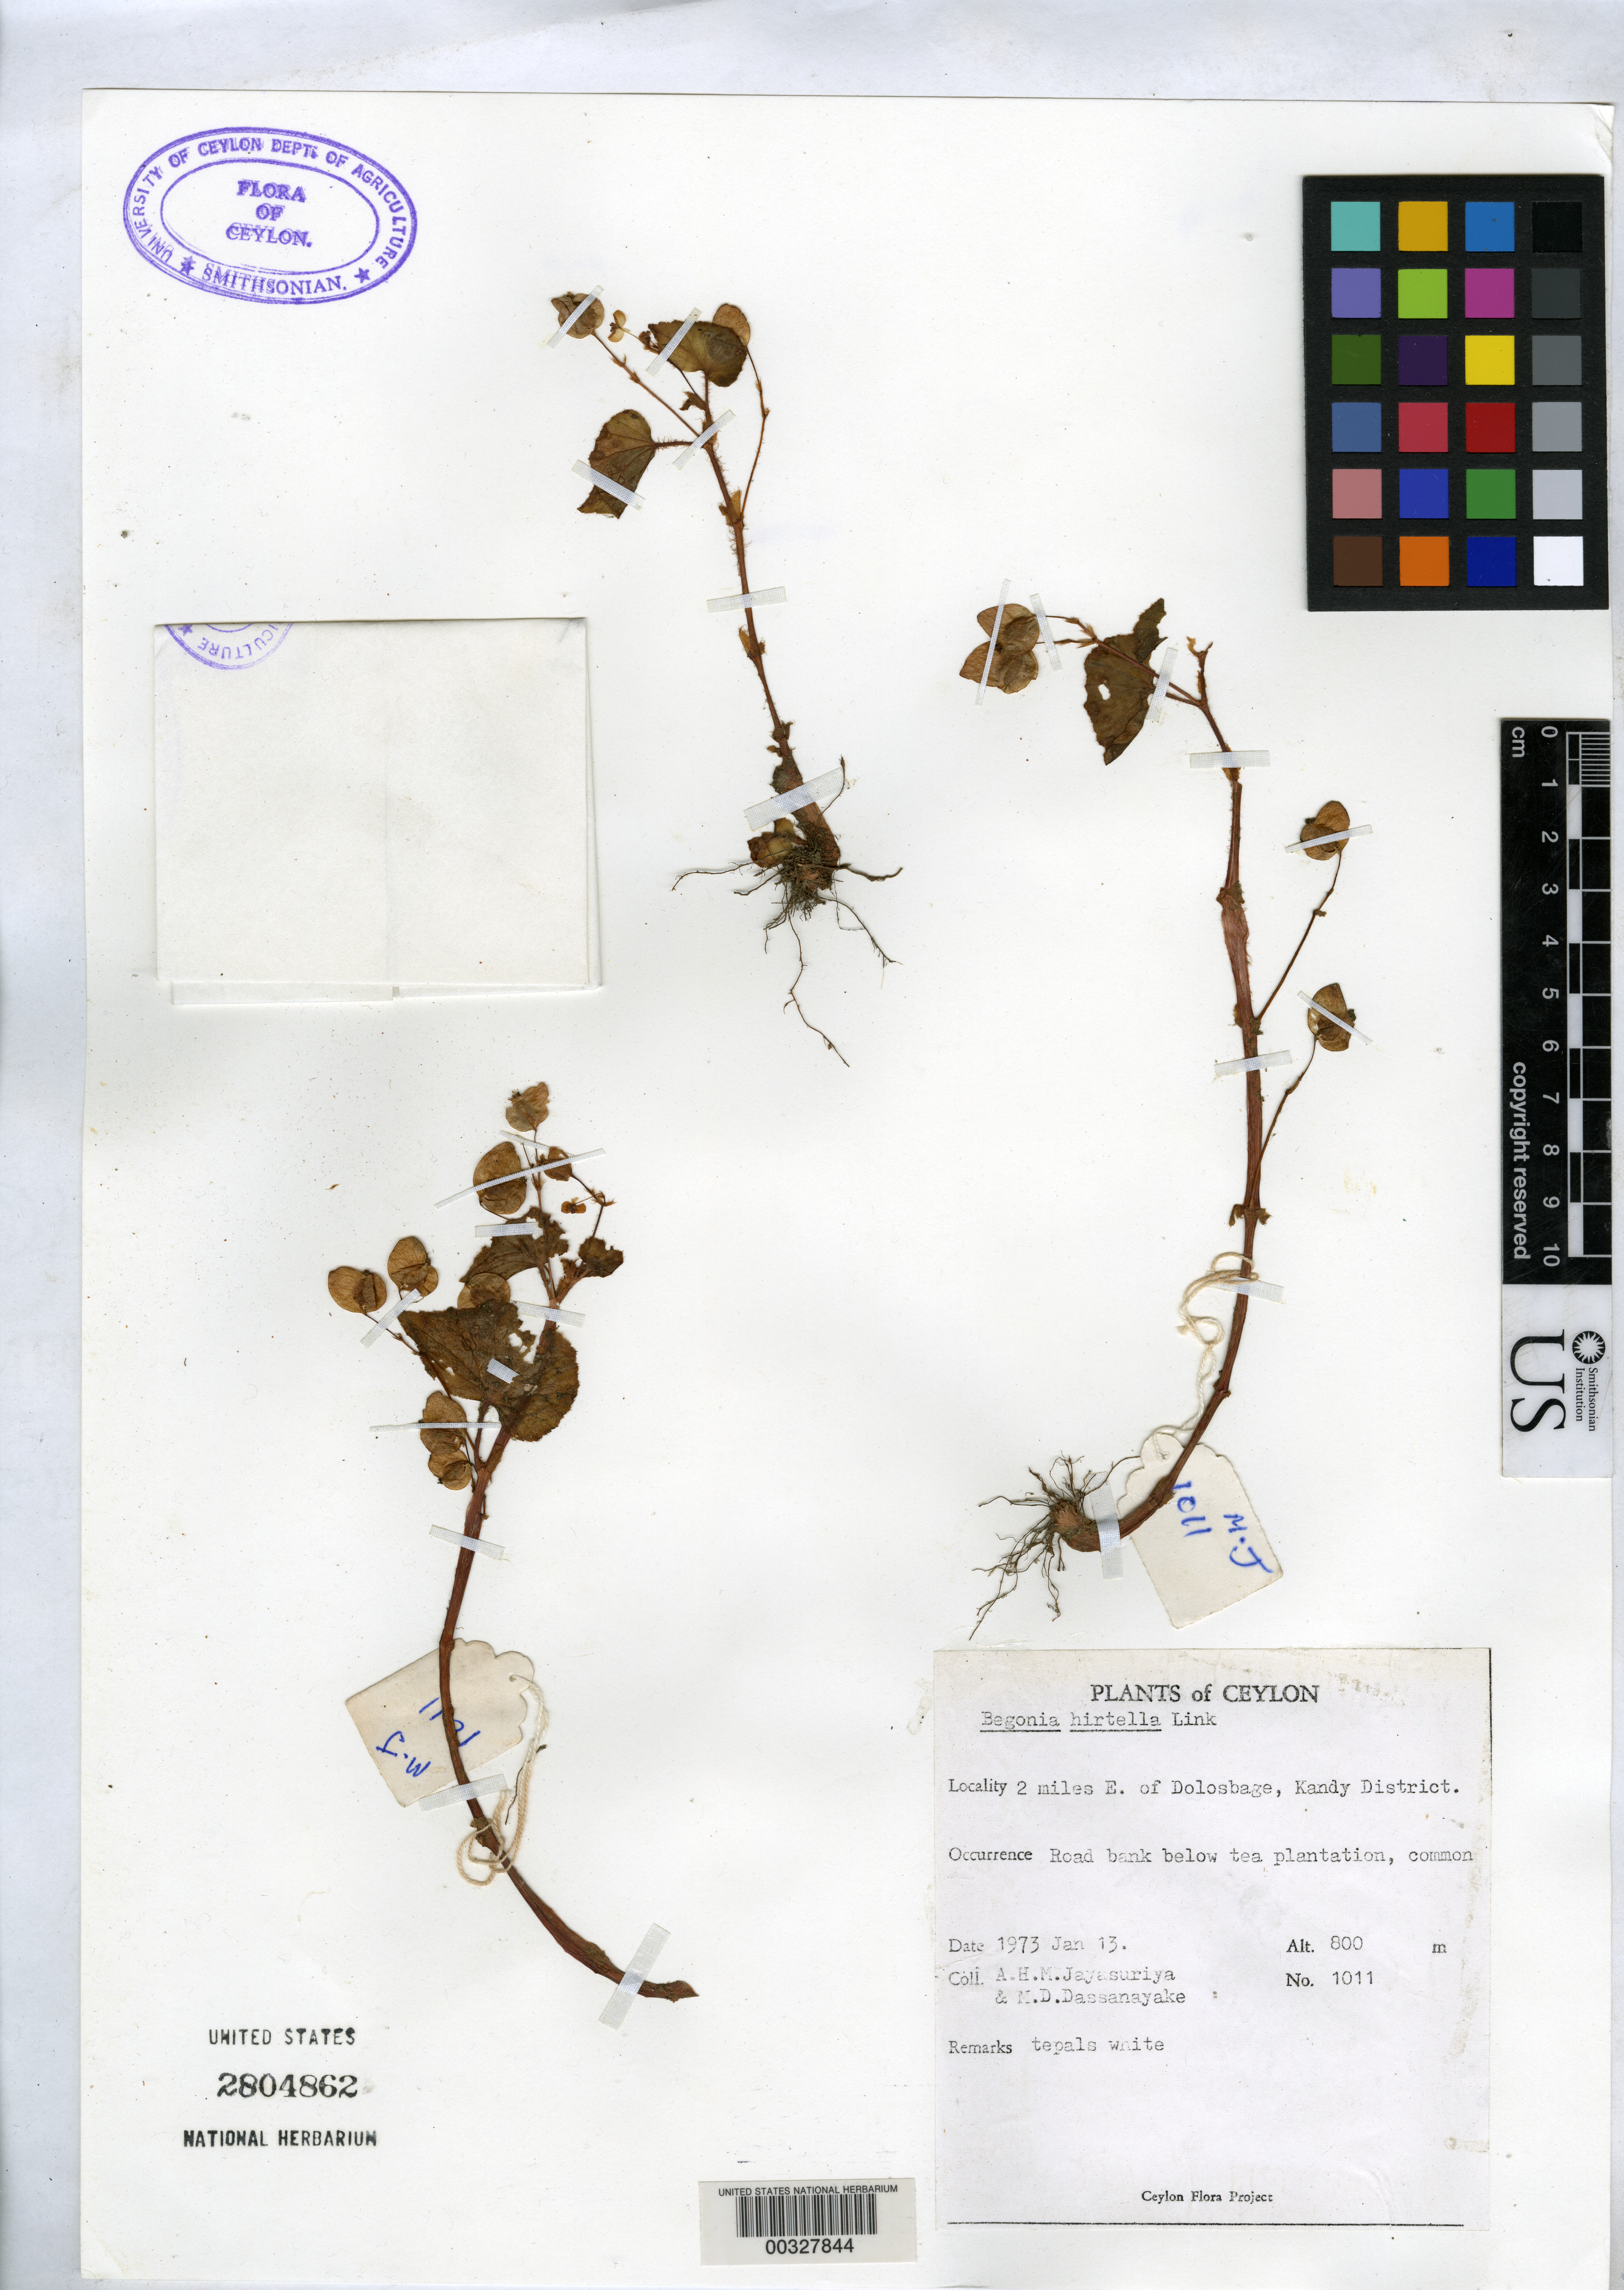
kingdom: Plantae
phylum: Tracheophyta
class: Magnoliopsida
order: Cucurbitales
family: Begoniaceae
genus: Begonia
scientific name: Begonia hirtella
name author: Link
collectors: A. H. Jayasuriya & M. Dassanayake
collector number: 1011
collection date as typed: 13 Jan 1973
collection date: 1973-01-13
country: Sri Lanka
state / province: Central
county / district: Kandy Dist.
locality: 2 mi e of dolosbage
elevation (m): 800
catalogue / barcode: US 2804862